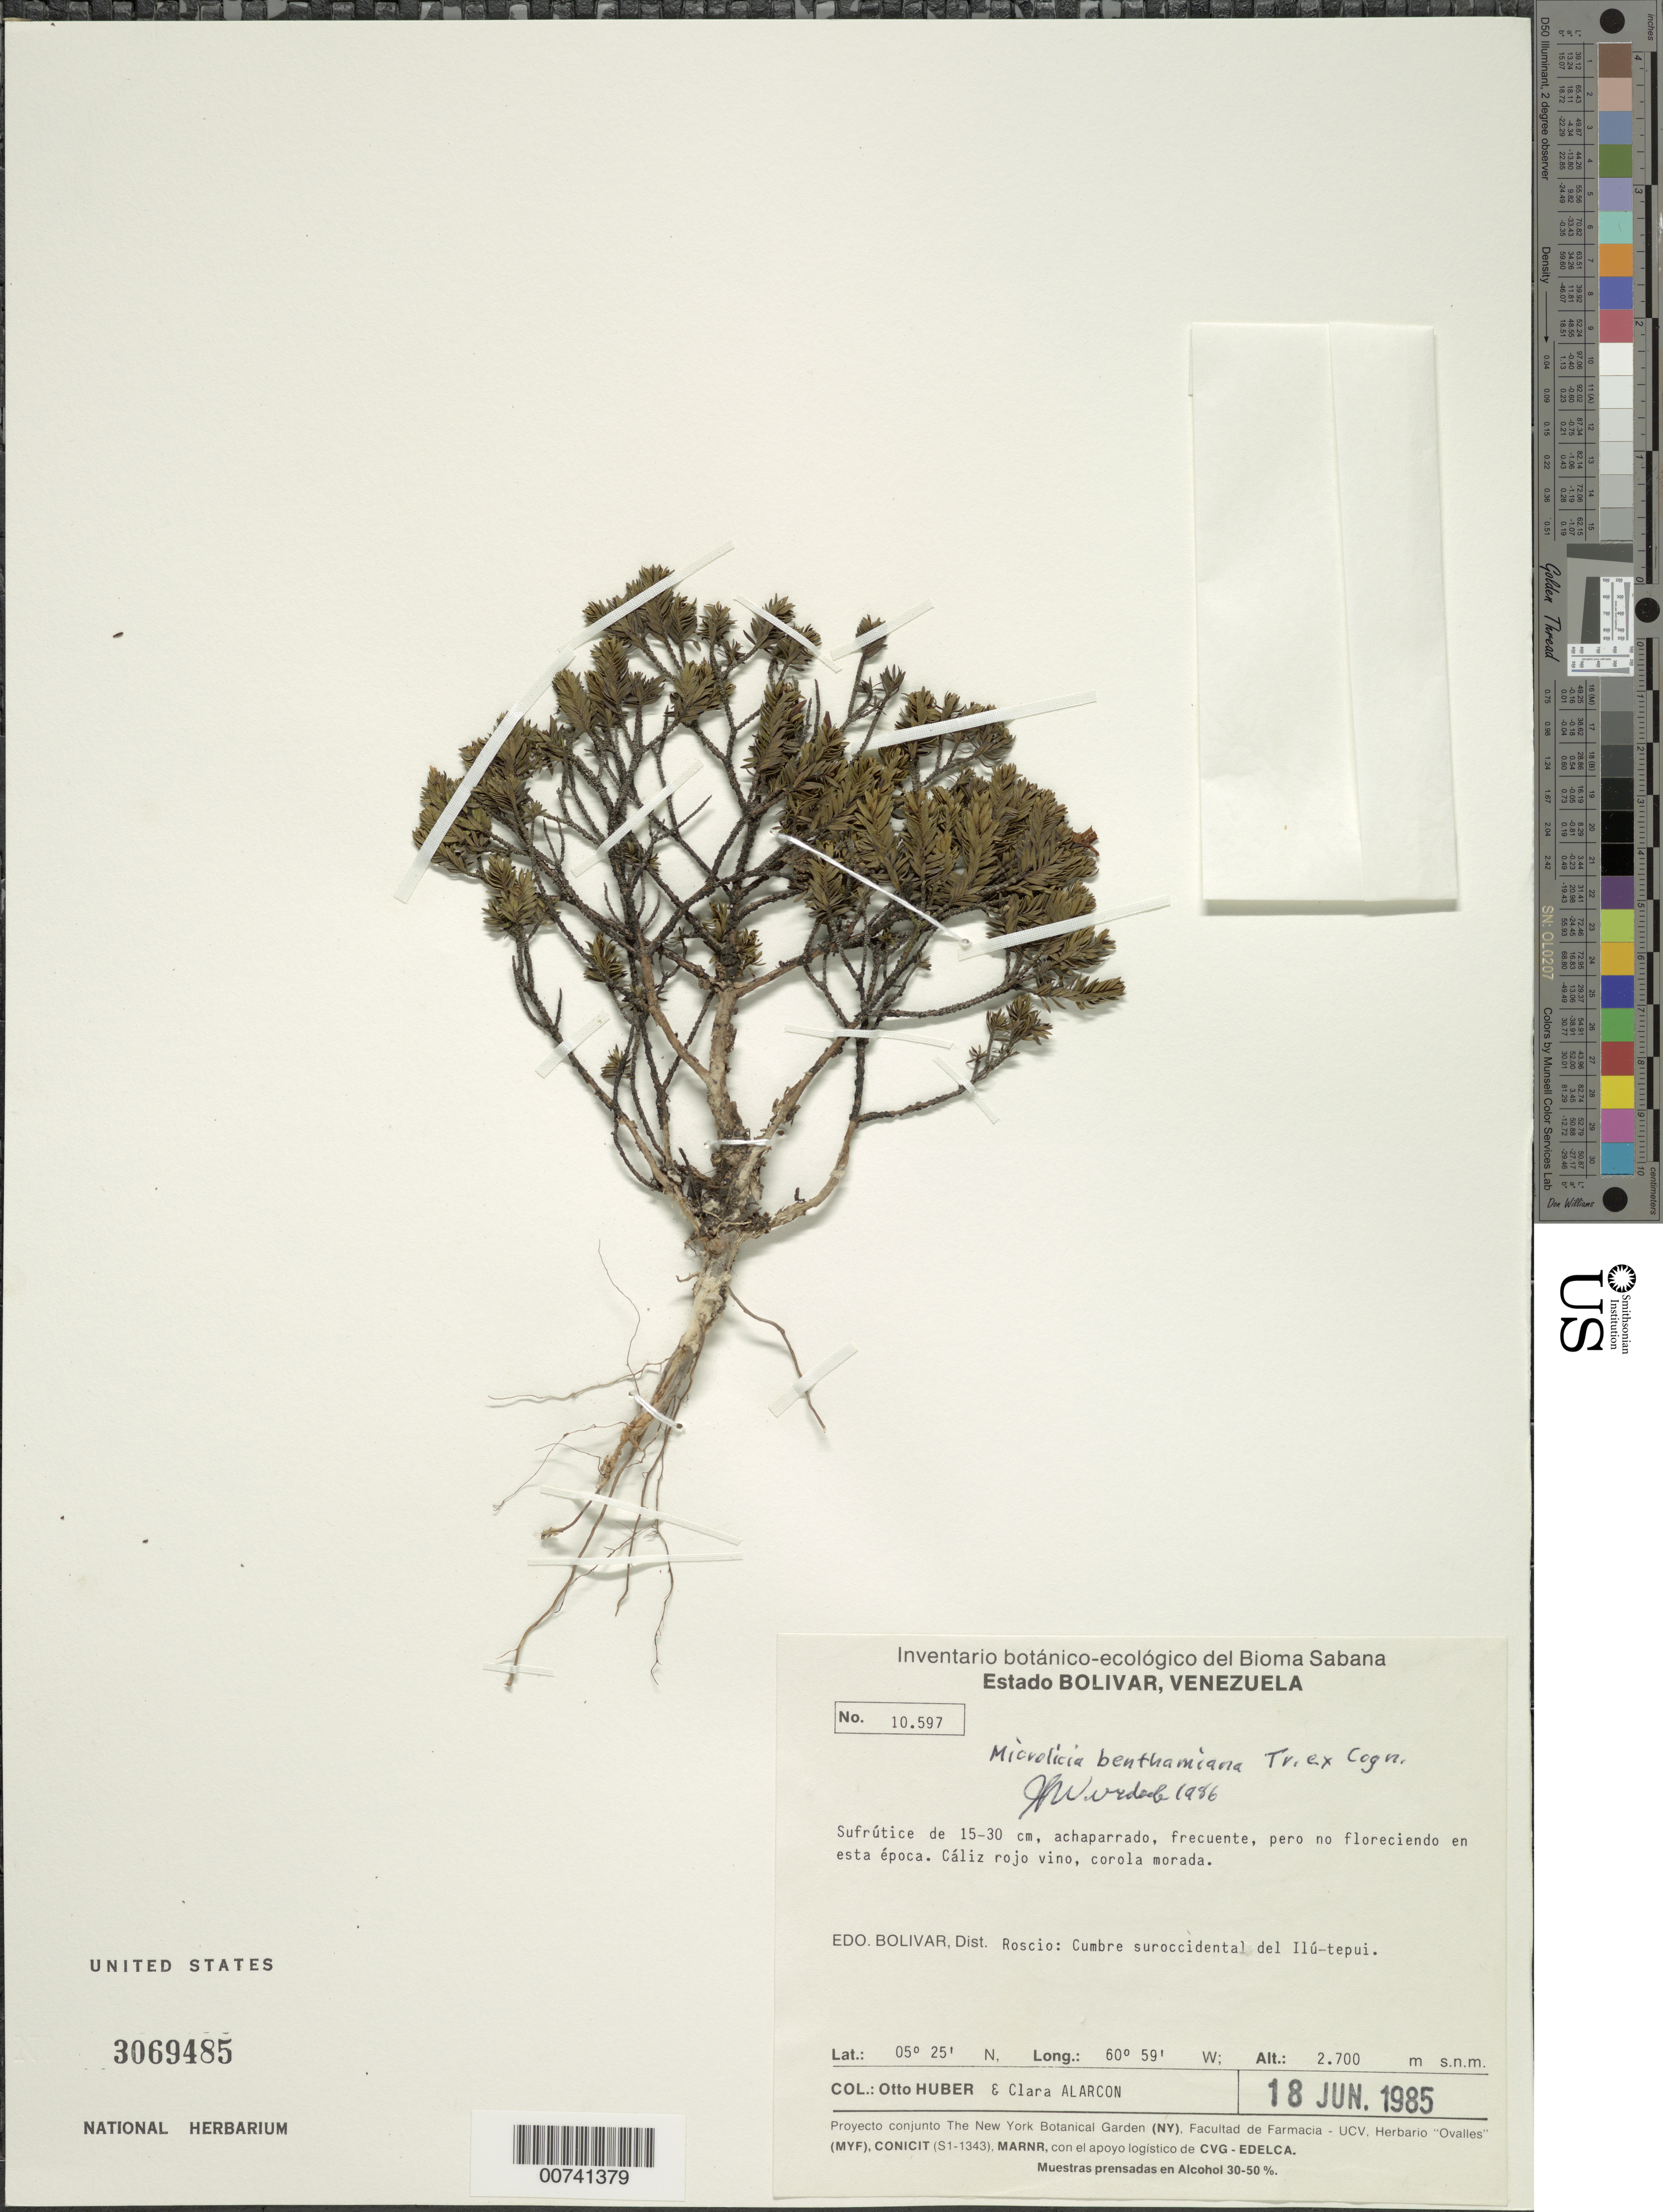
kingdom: Plantae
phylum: Tracheophyta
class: Magnoliopsida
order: Myrtales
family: Melastomataceae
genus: Microlicia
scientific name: Microlicia benthamiana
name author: Triana ex Cogn.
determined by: Wurdack, John J., (US), US (UNITED STATES)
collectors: O. Huber & C. Alarcon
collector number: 10597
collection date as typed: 18-Jun-85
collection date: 1985-06-18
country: Venezuela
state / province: Bolívar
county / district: Roscio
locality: Ilu-tepuí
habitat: Cumbre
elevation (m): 2700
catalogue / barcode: US 3069485